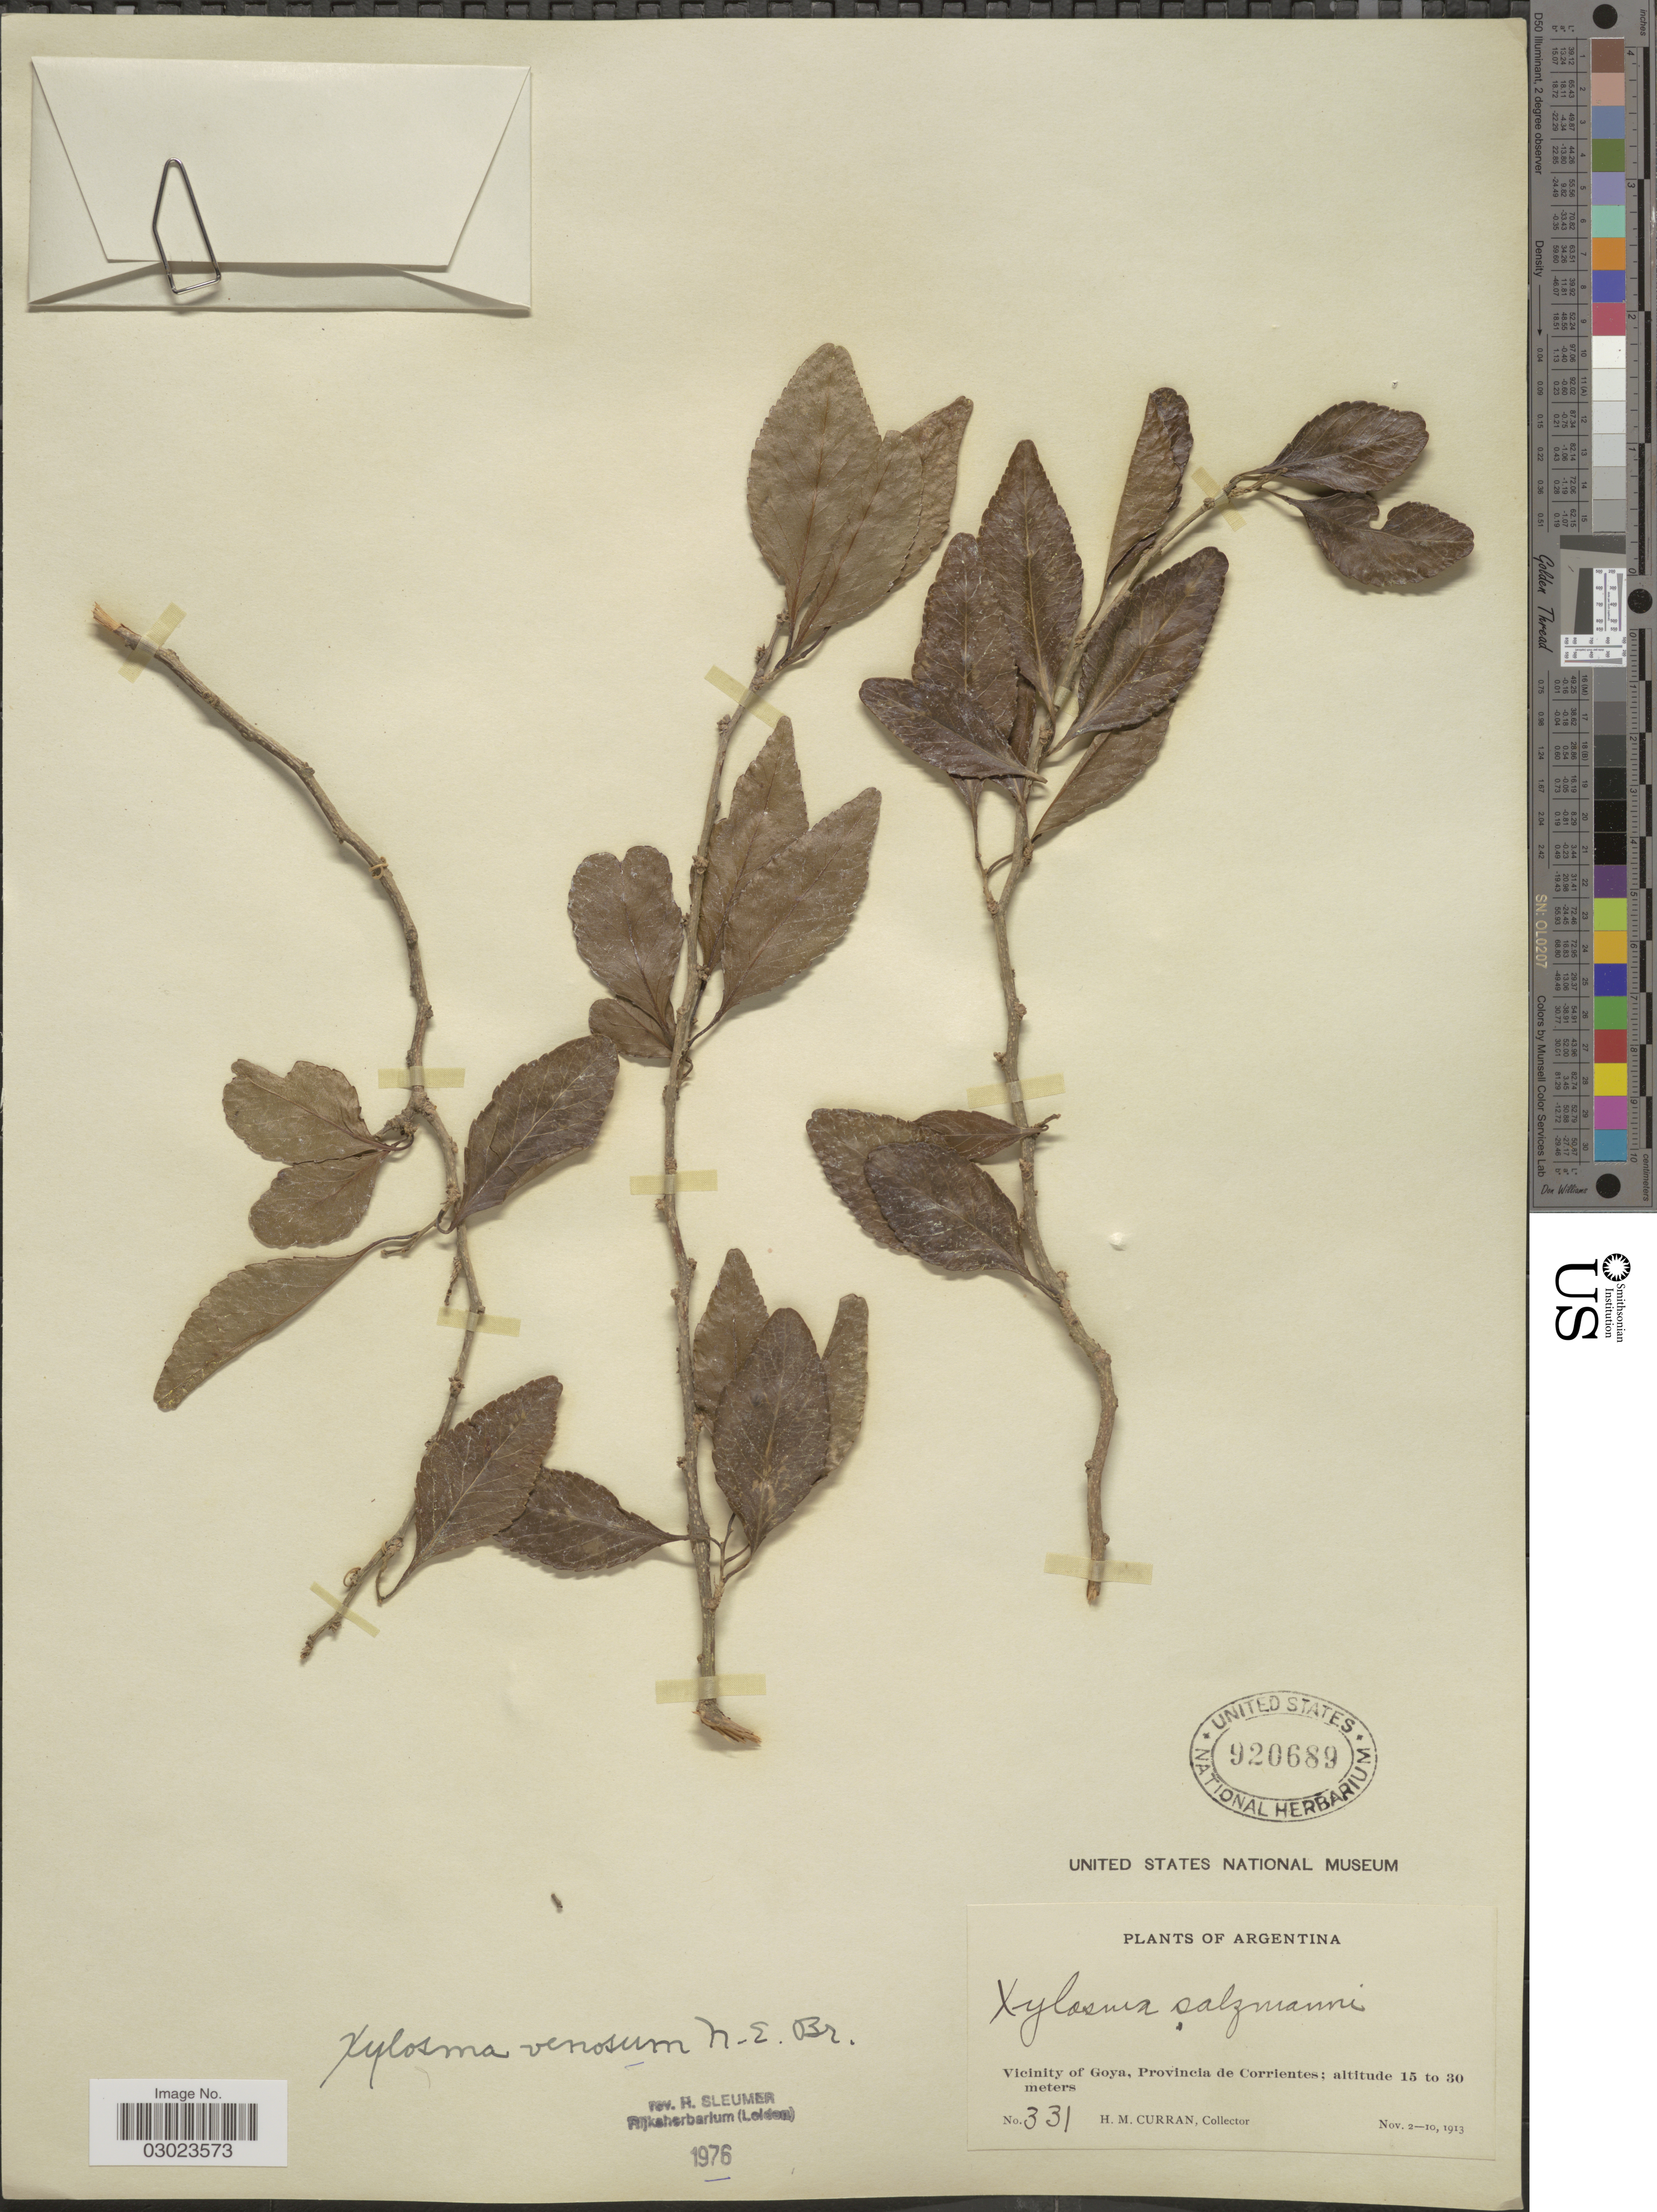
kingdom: Plantae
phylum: Tracheophyta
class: Magnoliopsida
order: Malpighiales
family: Salicaceae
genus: Xylosma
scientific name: Xylosma venosa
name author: N.E. Br.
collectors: H. M. Curran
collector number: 331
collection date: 1913-11-02/1913-11-10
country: Argentina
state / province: Corrientes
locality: Vicinity of Goya, Provincia de Corrientes.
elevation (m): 15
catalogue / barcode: US 920689